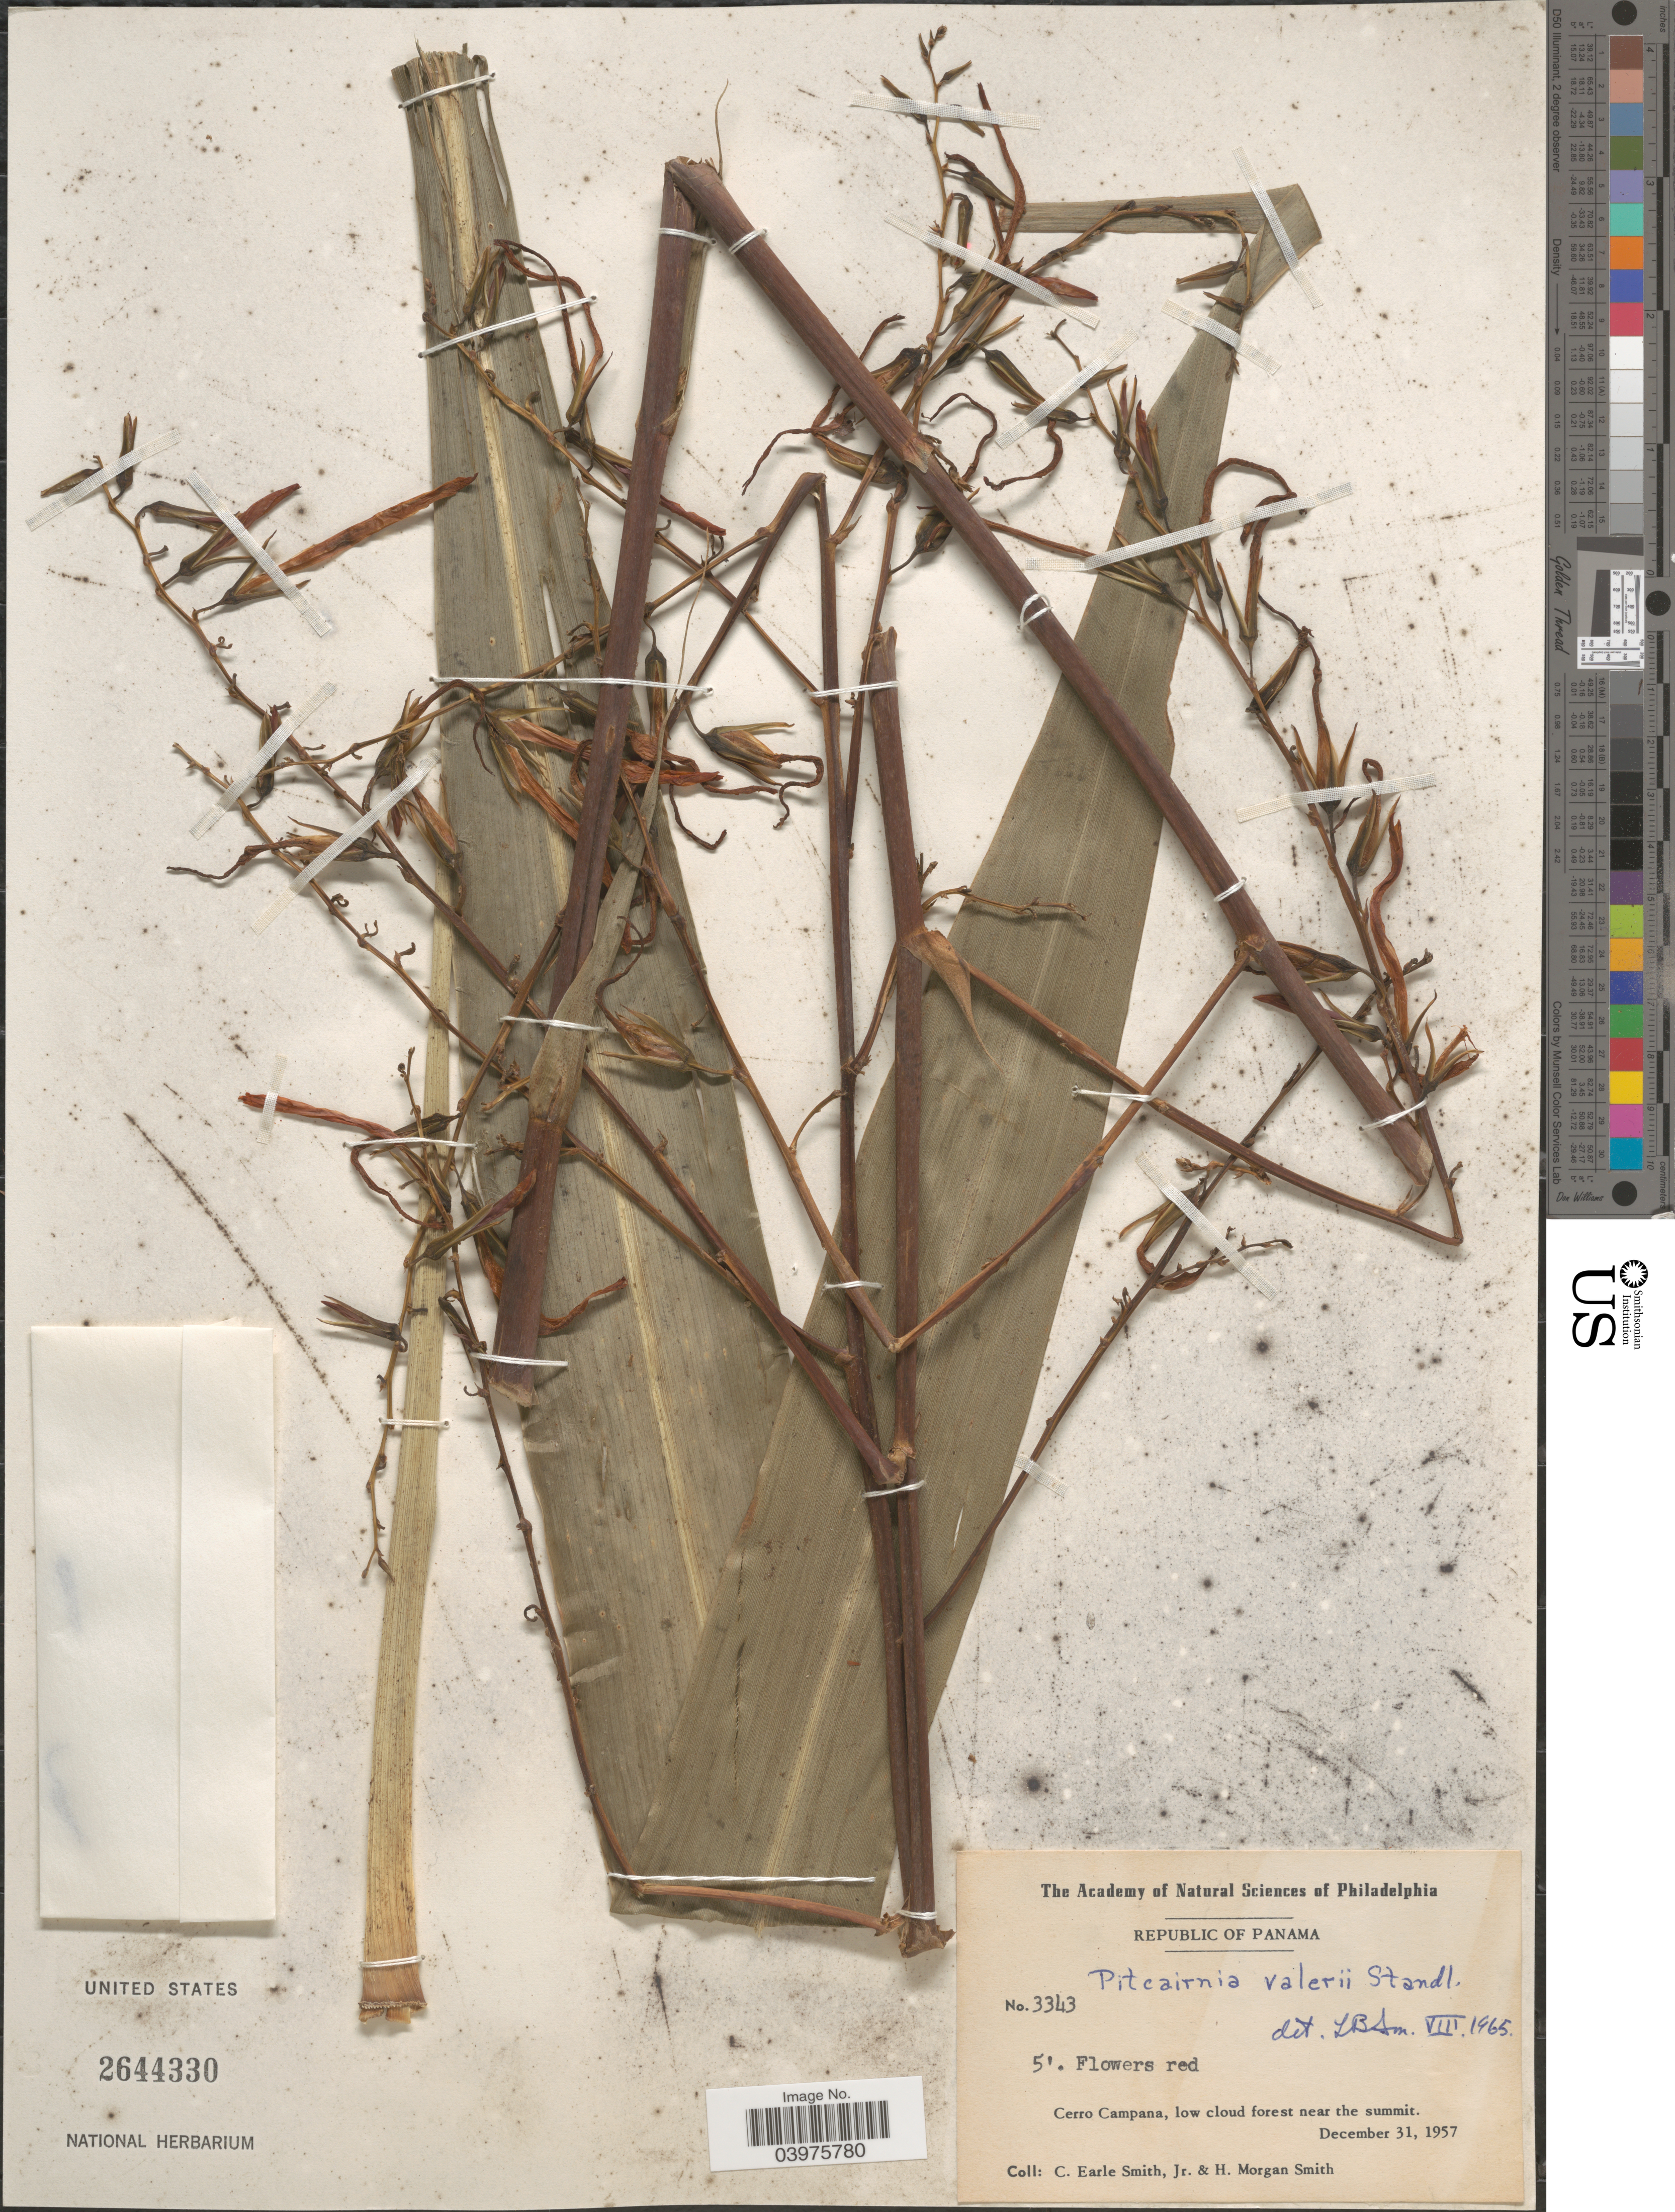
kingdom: Plantae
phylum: Tracheophyta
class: Liliopsida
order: Poales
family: Bromeliaceae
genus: Pitcairnia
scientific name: Pitcairnia valerii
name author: Standl.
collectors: C. E. Smith Jr. & H. M. Smith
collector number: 3343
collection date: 1957-12-31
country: Panama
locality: Republic of Panama. Cerro Campana, low cloud forest near the summit.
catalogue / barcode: US 2644330